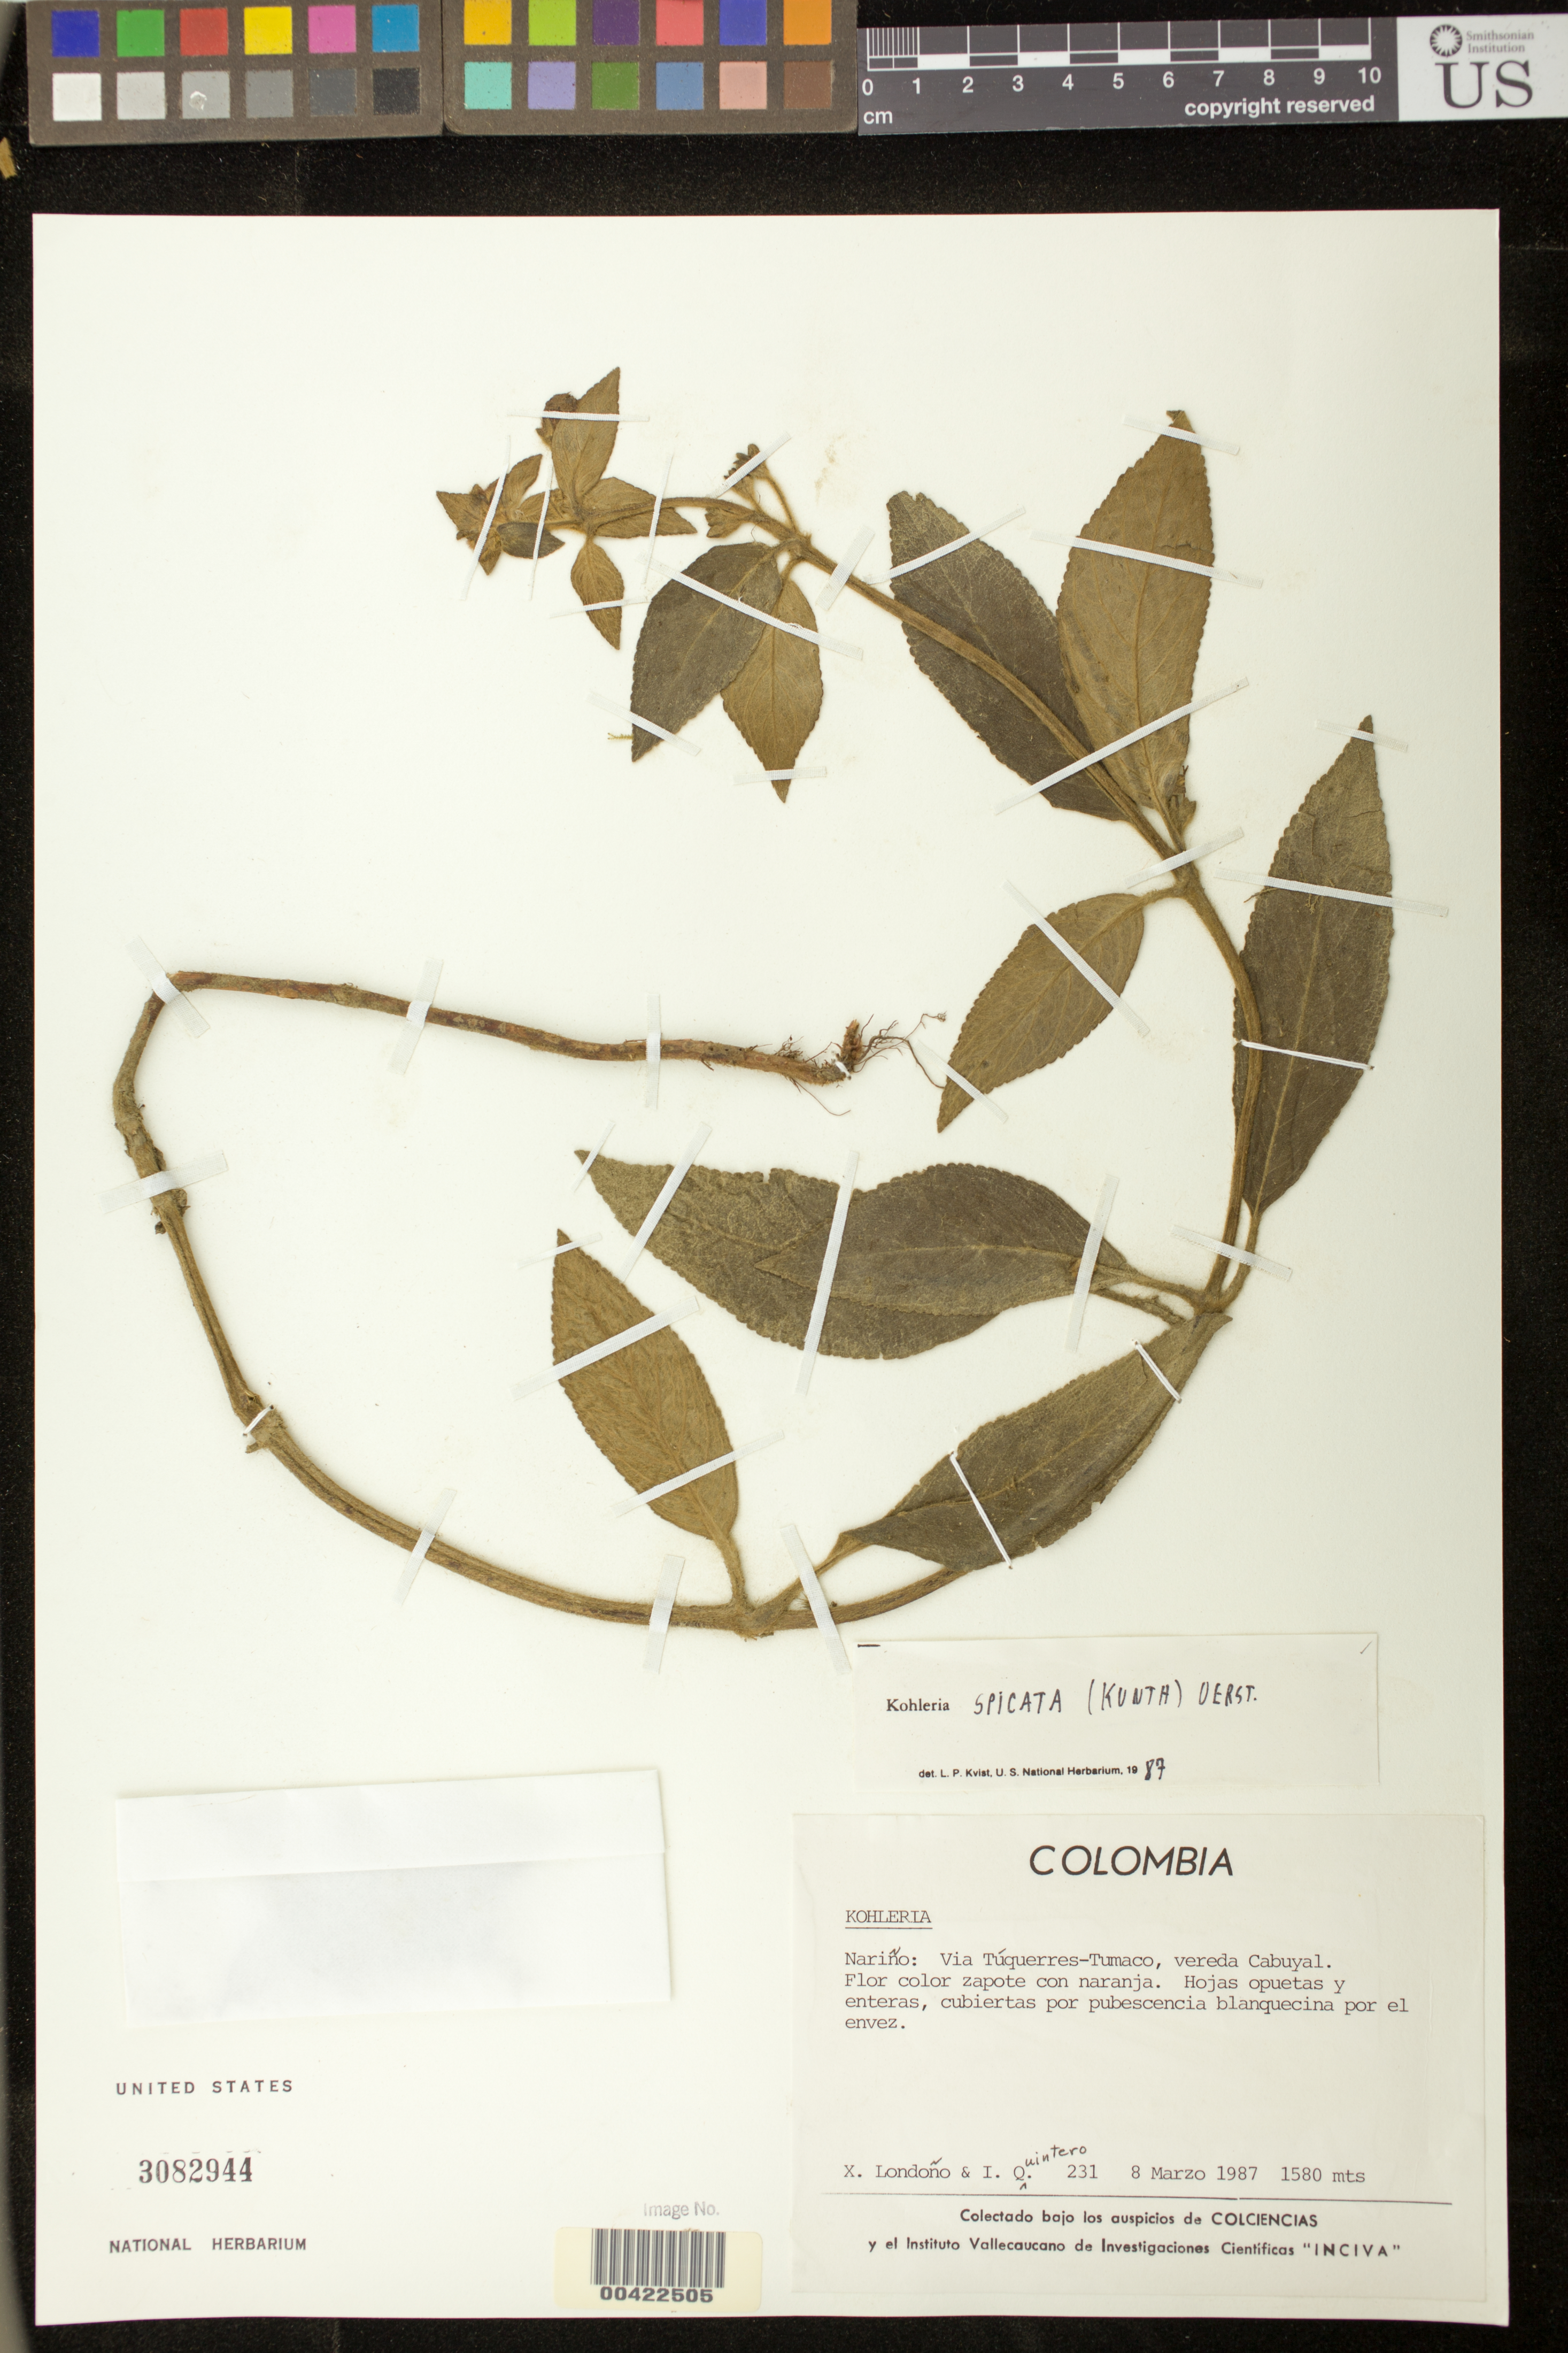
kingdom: Plantae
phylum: Tracheophyta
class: Magnoliopsida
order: Lamiales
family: Gesneriaceae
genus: Kohleria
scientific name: Kohleria spicata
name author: (Kunth) Oerst.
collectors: X. Londoño & I. Quintero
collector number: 231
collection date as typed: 08 Mar 1987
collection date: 1987-03-08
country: Colombia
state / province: Nariño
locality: Via Tuquerres-Tumaco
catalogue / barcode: US 3082944